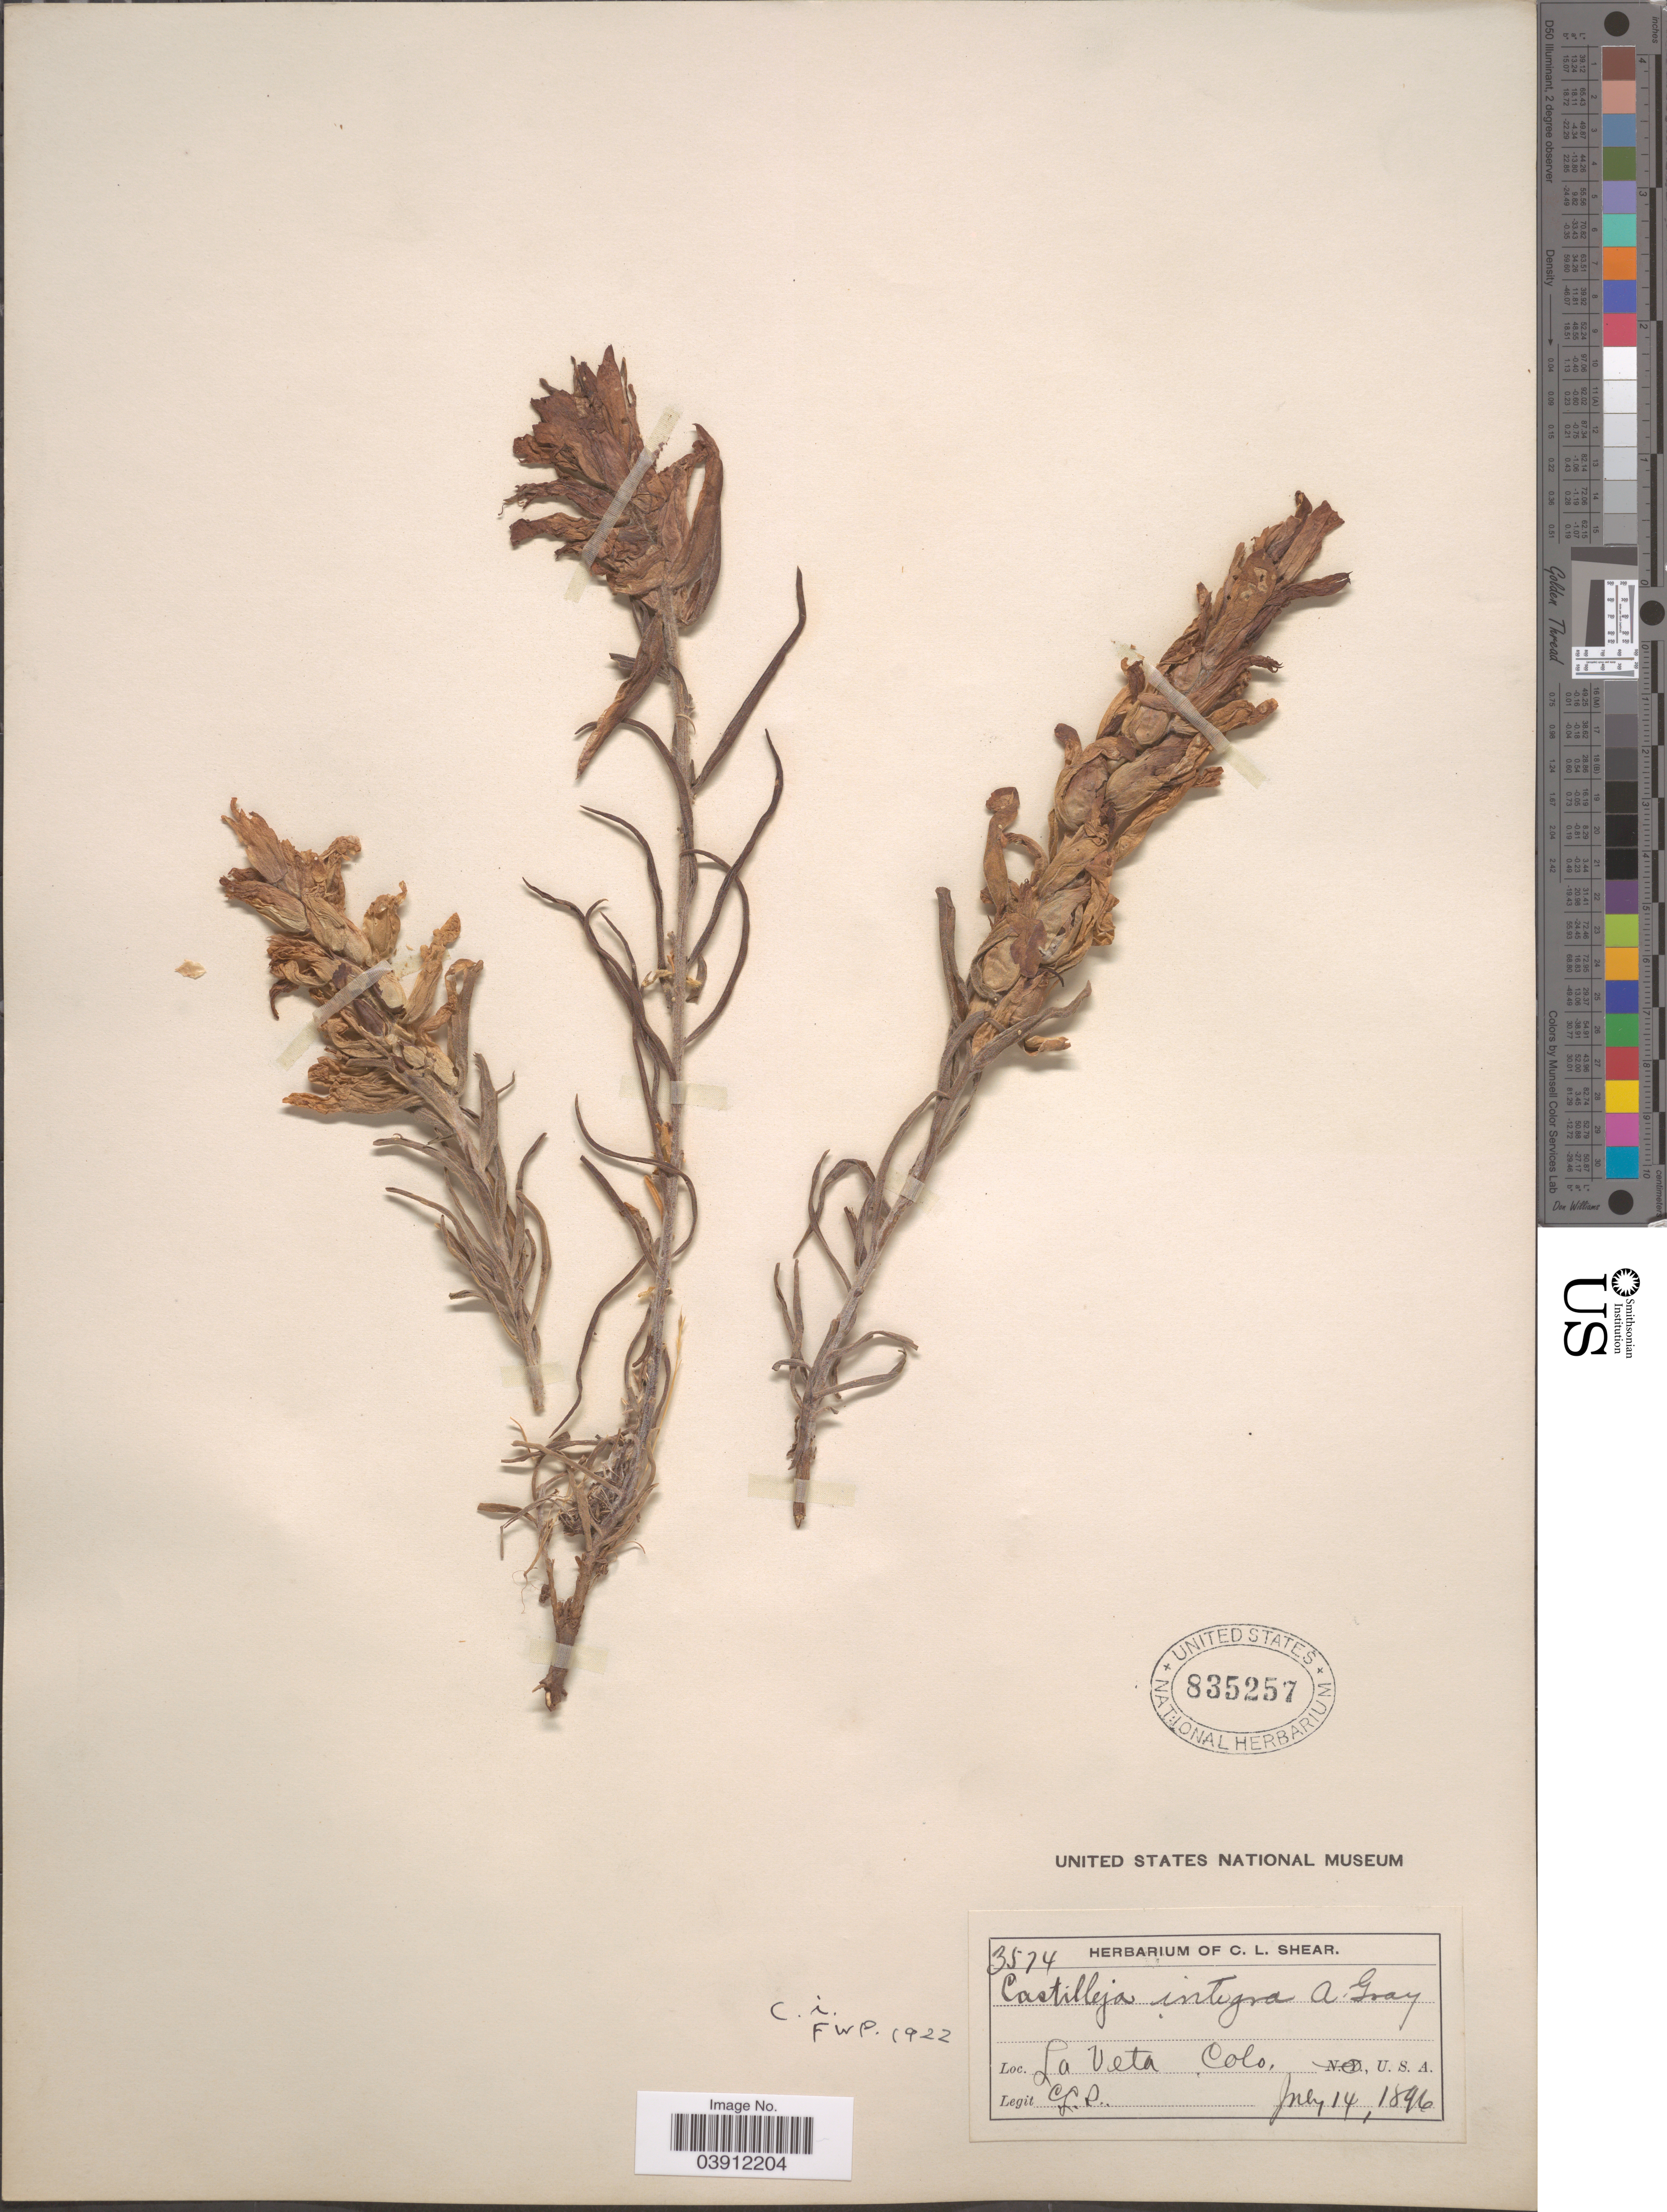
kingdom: Plantae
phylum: Tracheophyta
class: Magnoliopsida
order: Lamiales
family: Orobanchaceae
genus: Castilleja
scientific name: Castilleja integra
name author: A. Gray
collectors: C. L. Shear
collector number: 3574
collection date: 1896-07-14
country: United States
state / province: Colorado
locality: La Veta.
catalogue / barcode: US 835257